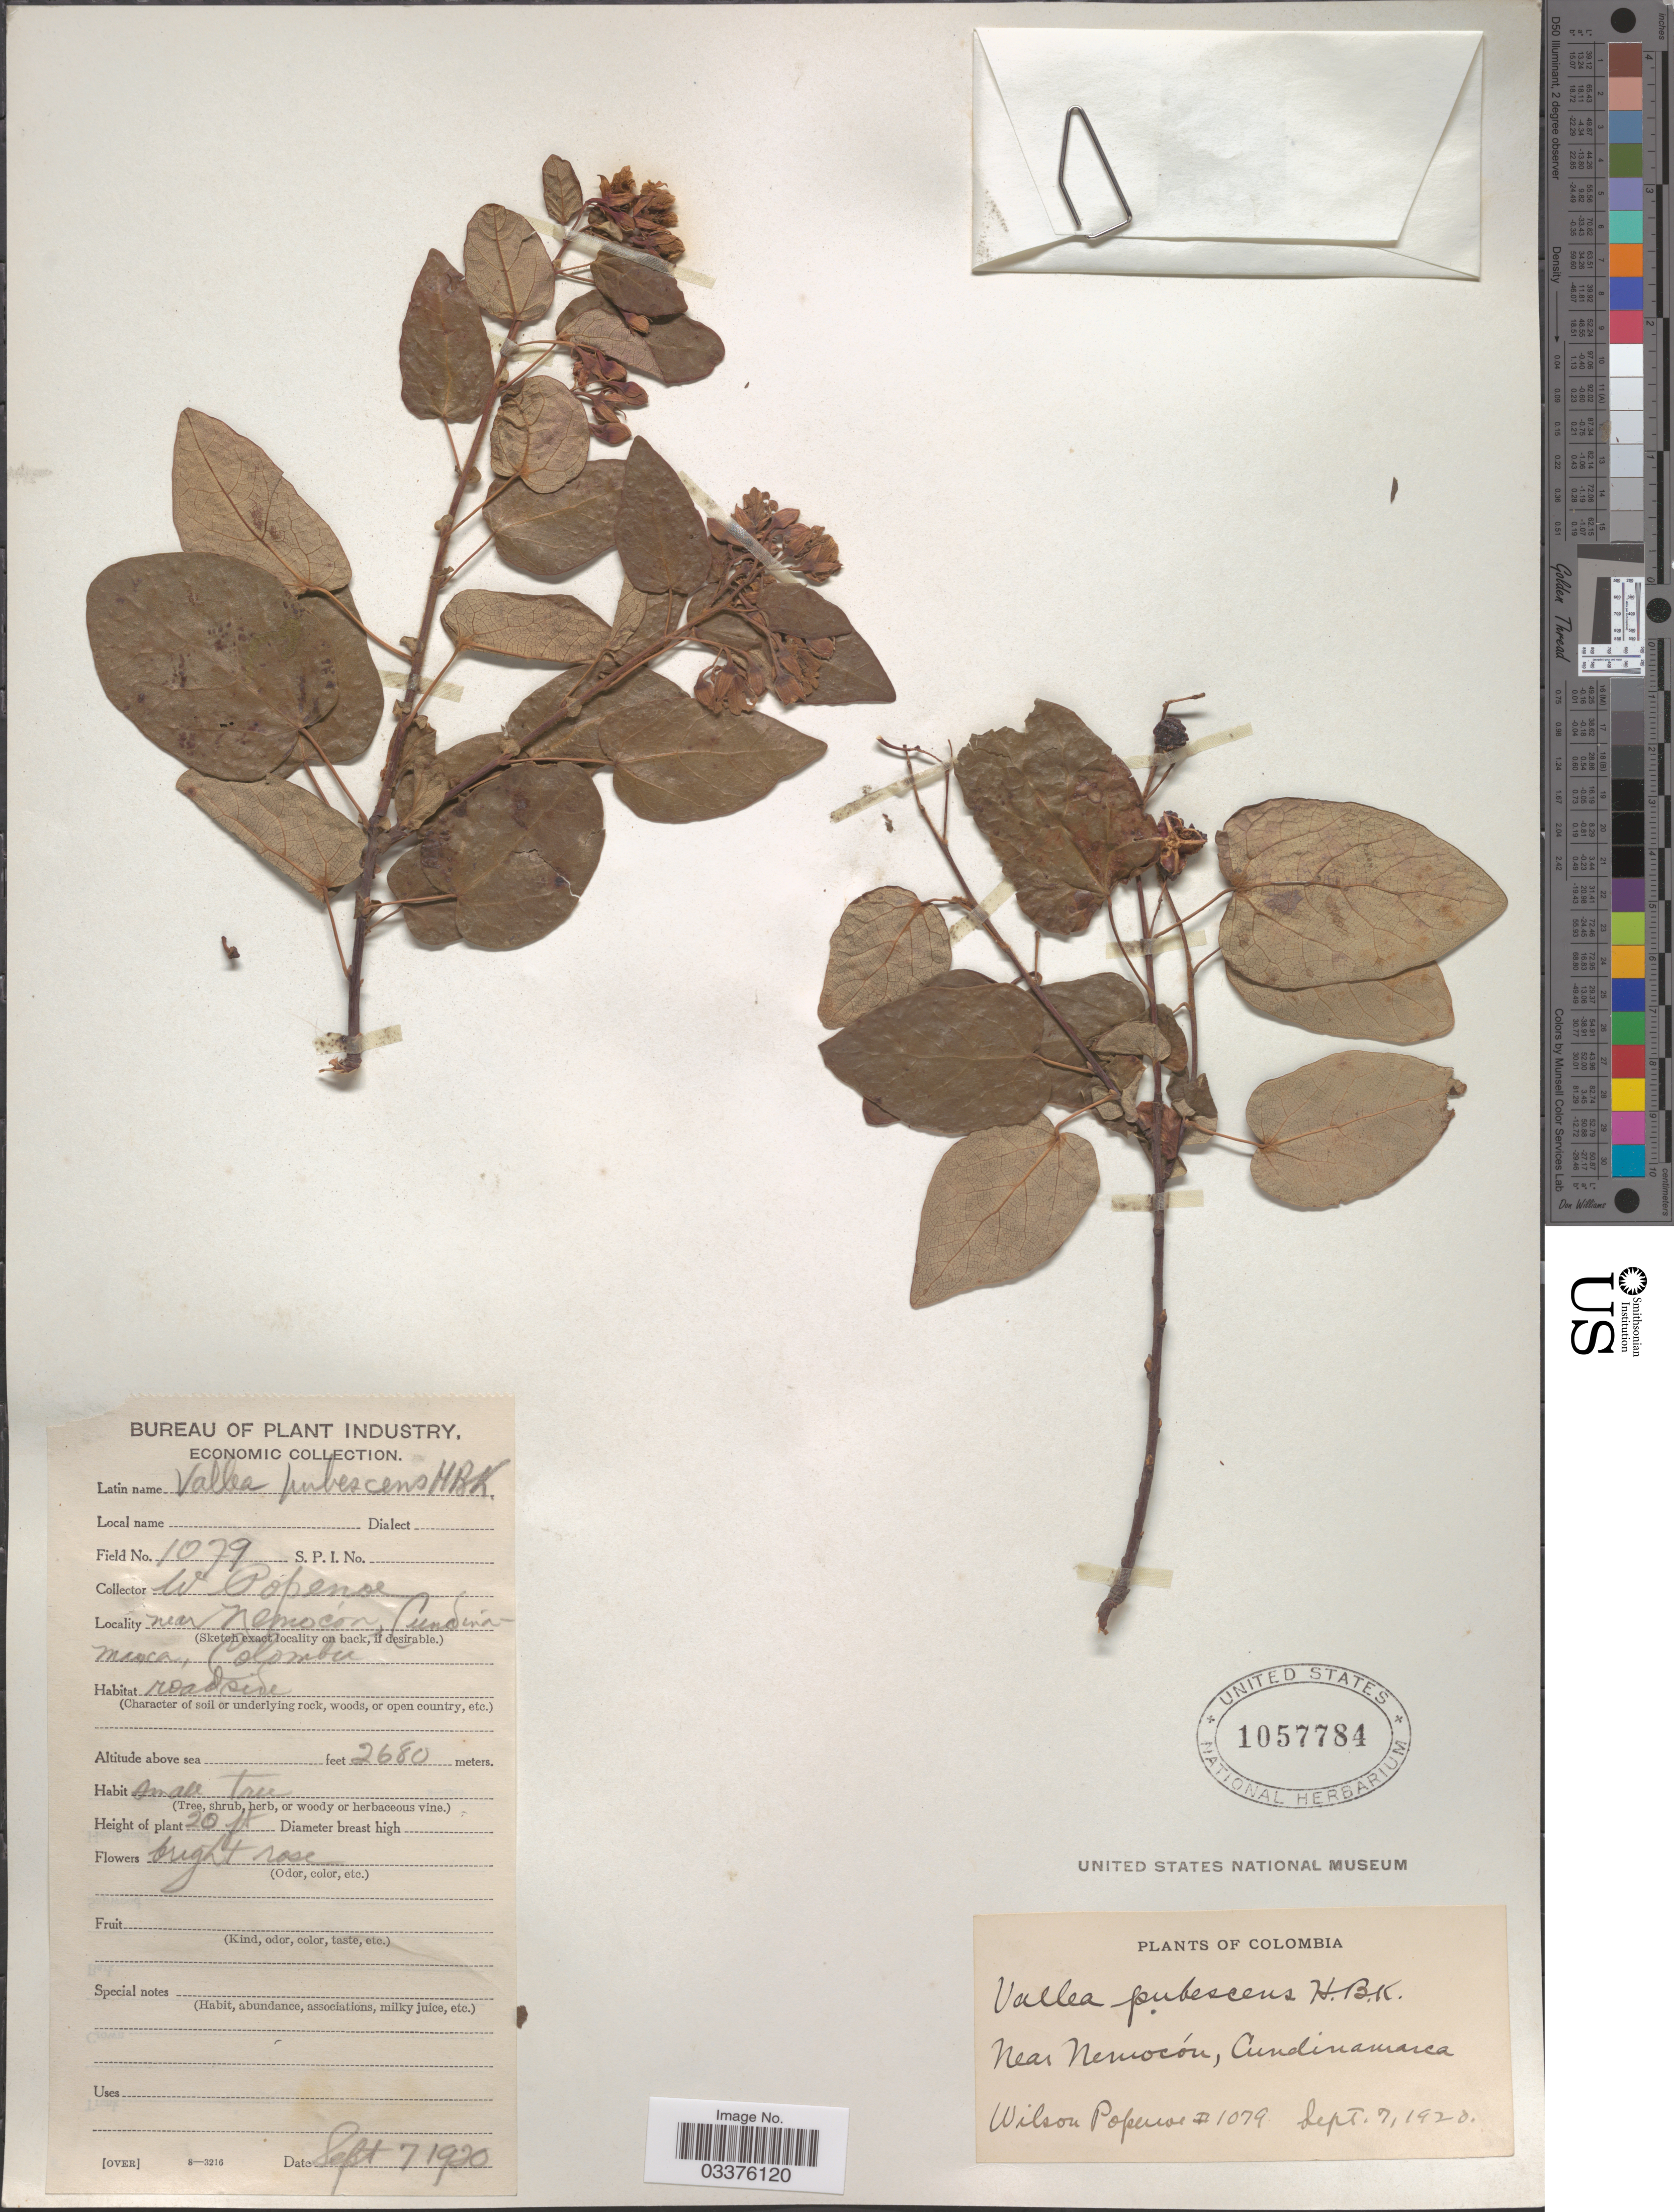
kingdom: Plantae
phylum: Tracheophyta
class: Magnoliopsida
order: Oxalidales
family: Elaeocarpaceae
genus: Vallea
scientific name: Vallea stipularis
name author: L. f.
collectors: F. Popenoe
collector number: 1079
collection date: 1920-09-07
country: Colombia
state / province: Cundinamarca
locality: Near Nemocón.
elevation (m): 2680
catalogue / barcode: US 1057784